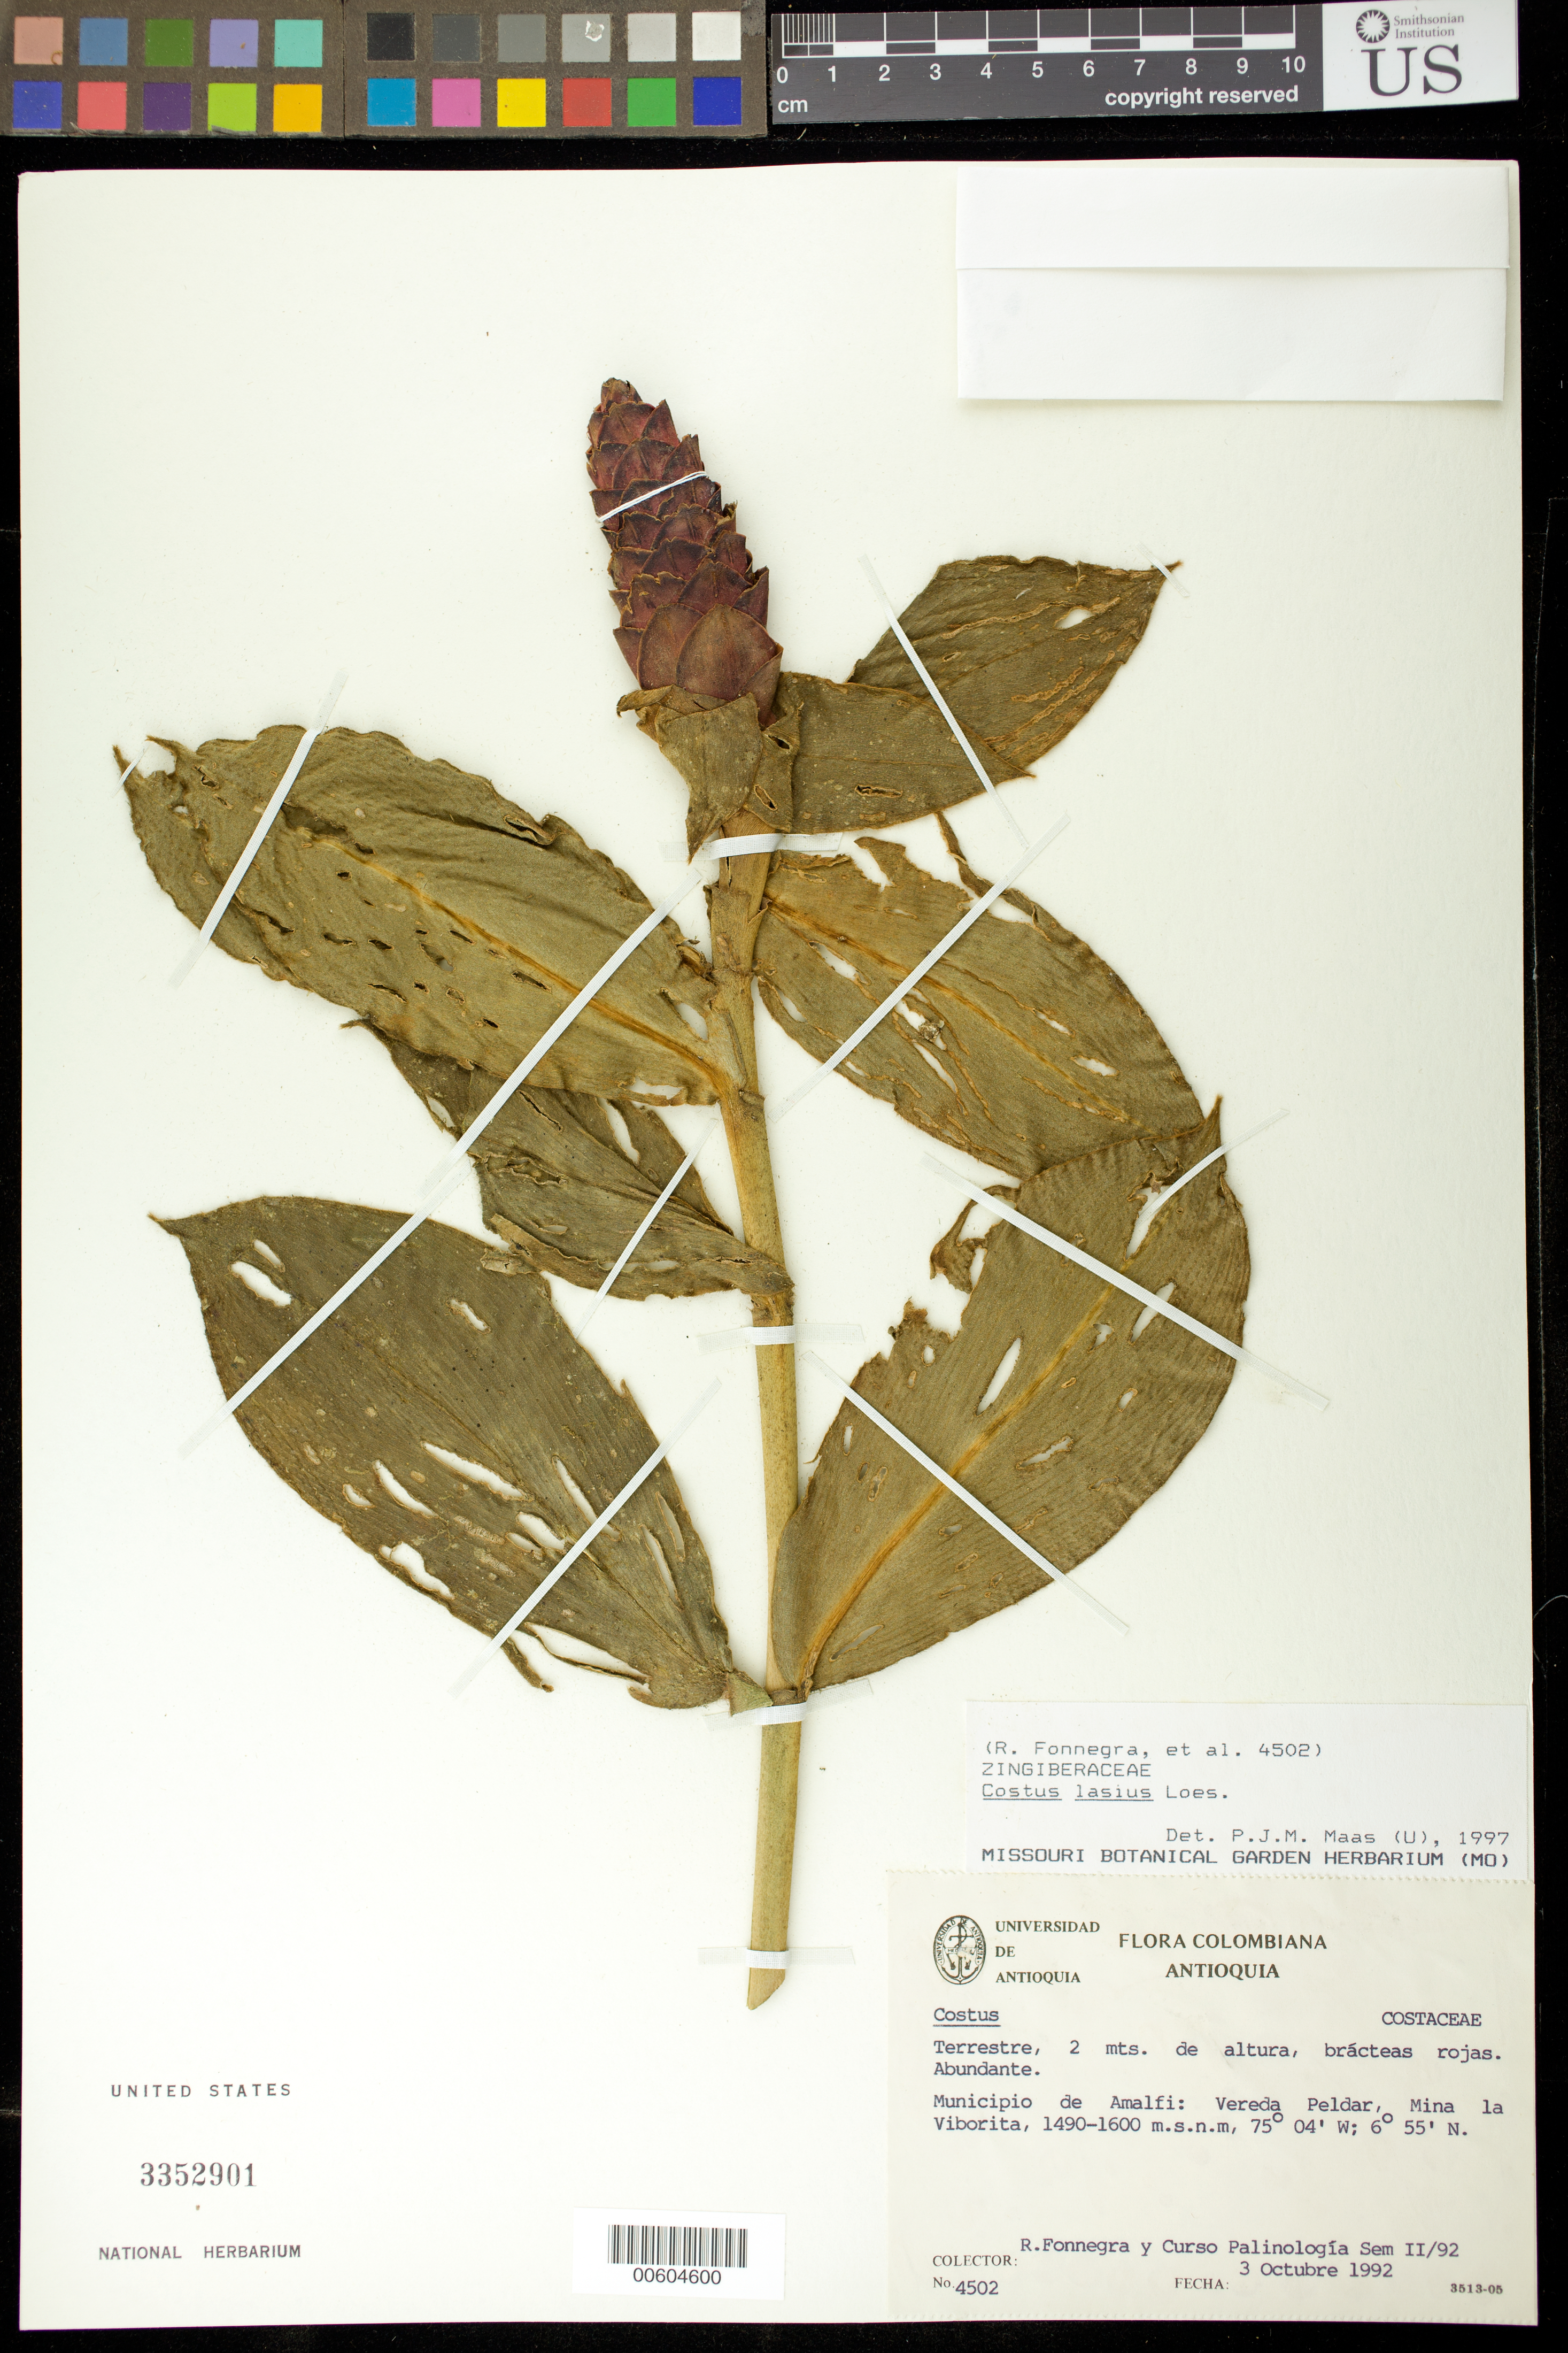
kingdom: Plantae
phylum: Tracheophyta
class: Liliopsida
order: Zingiberales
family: Costaceae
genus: Costus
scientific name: Costus lasius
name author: Loes.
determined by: Maas, Paul J. M.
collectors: R. Fonnegra G. & et al.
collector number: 4502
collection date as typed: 03 Oct 1992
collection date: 1992-10-03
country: Colombia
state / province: Antioquia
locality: Amalfi, Peldar trail, Mina la Viborita.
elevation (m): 1490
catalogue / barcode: US 3352901